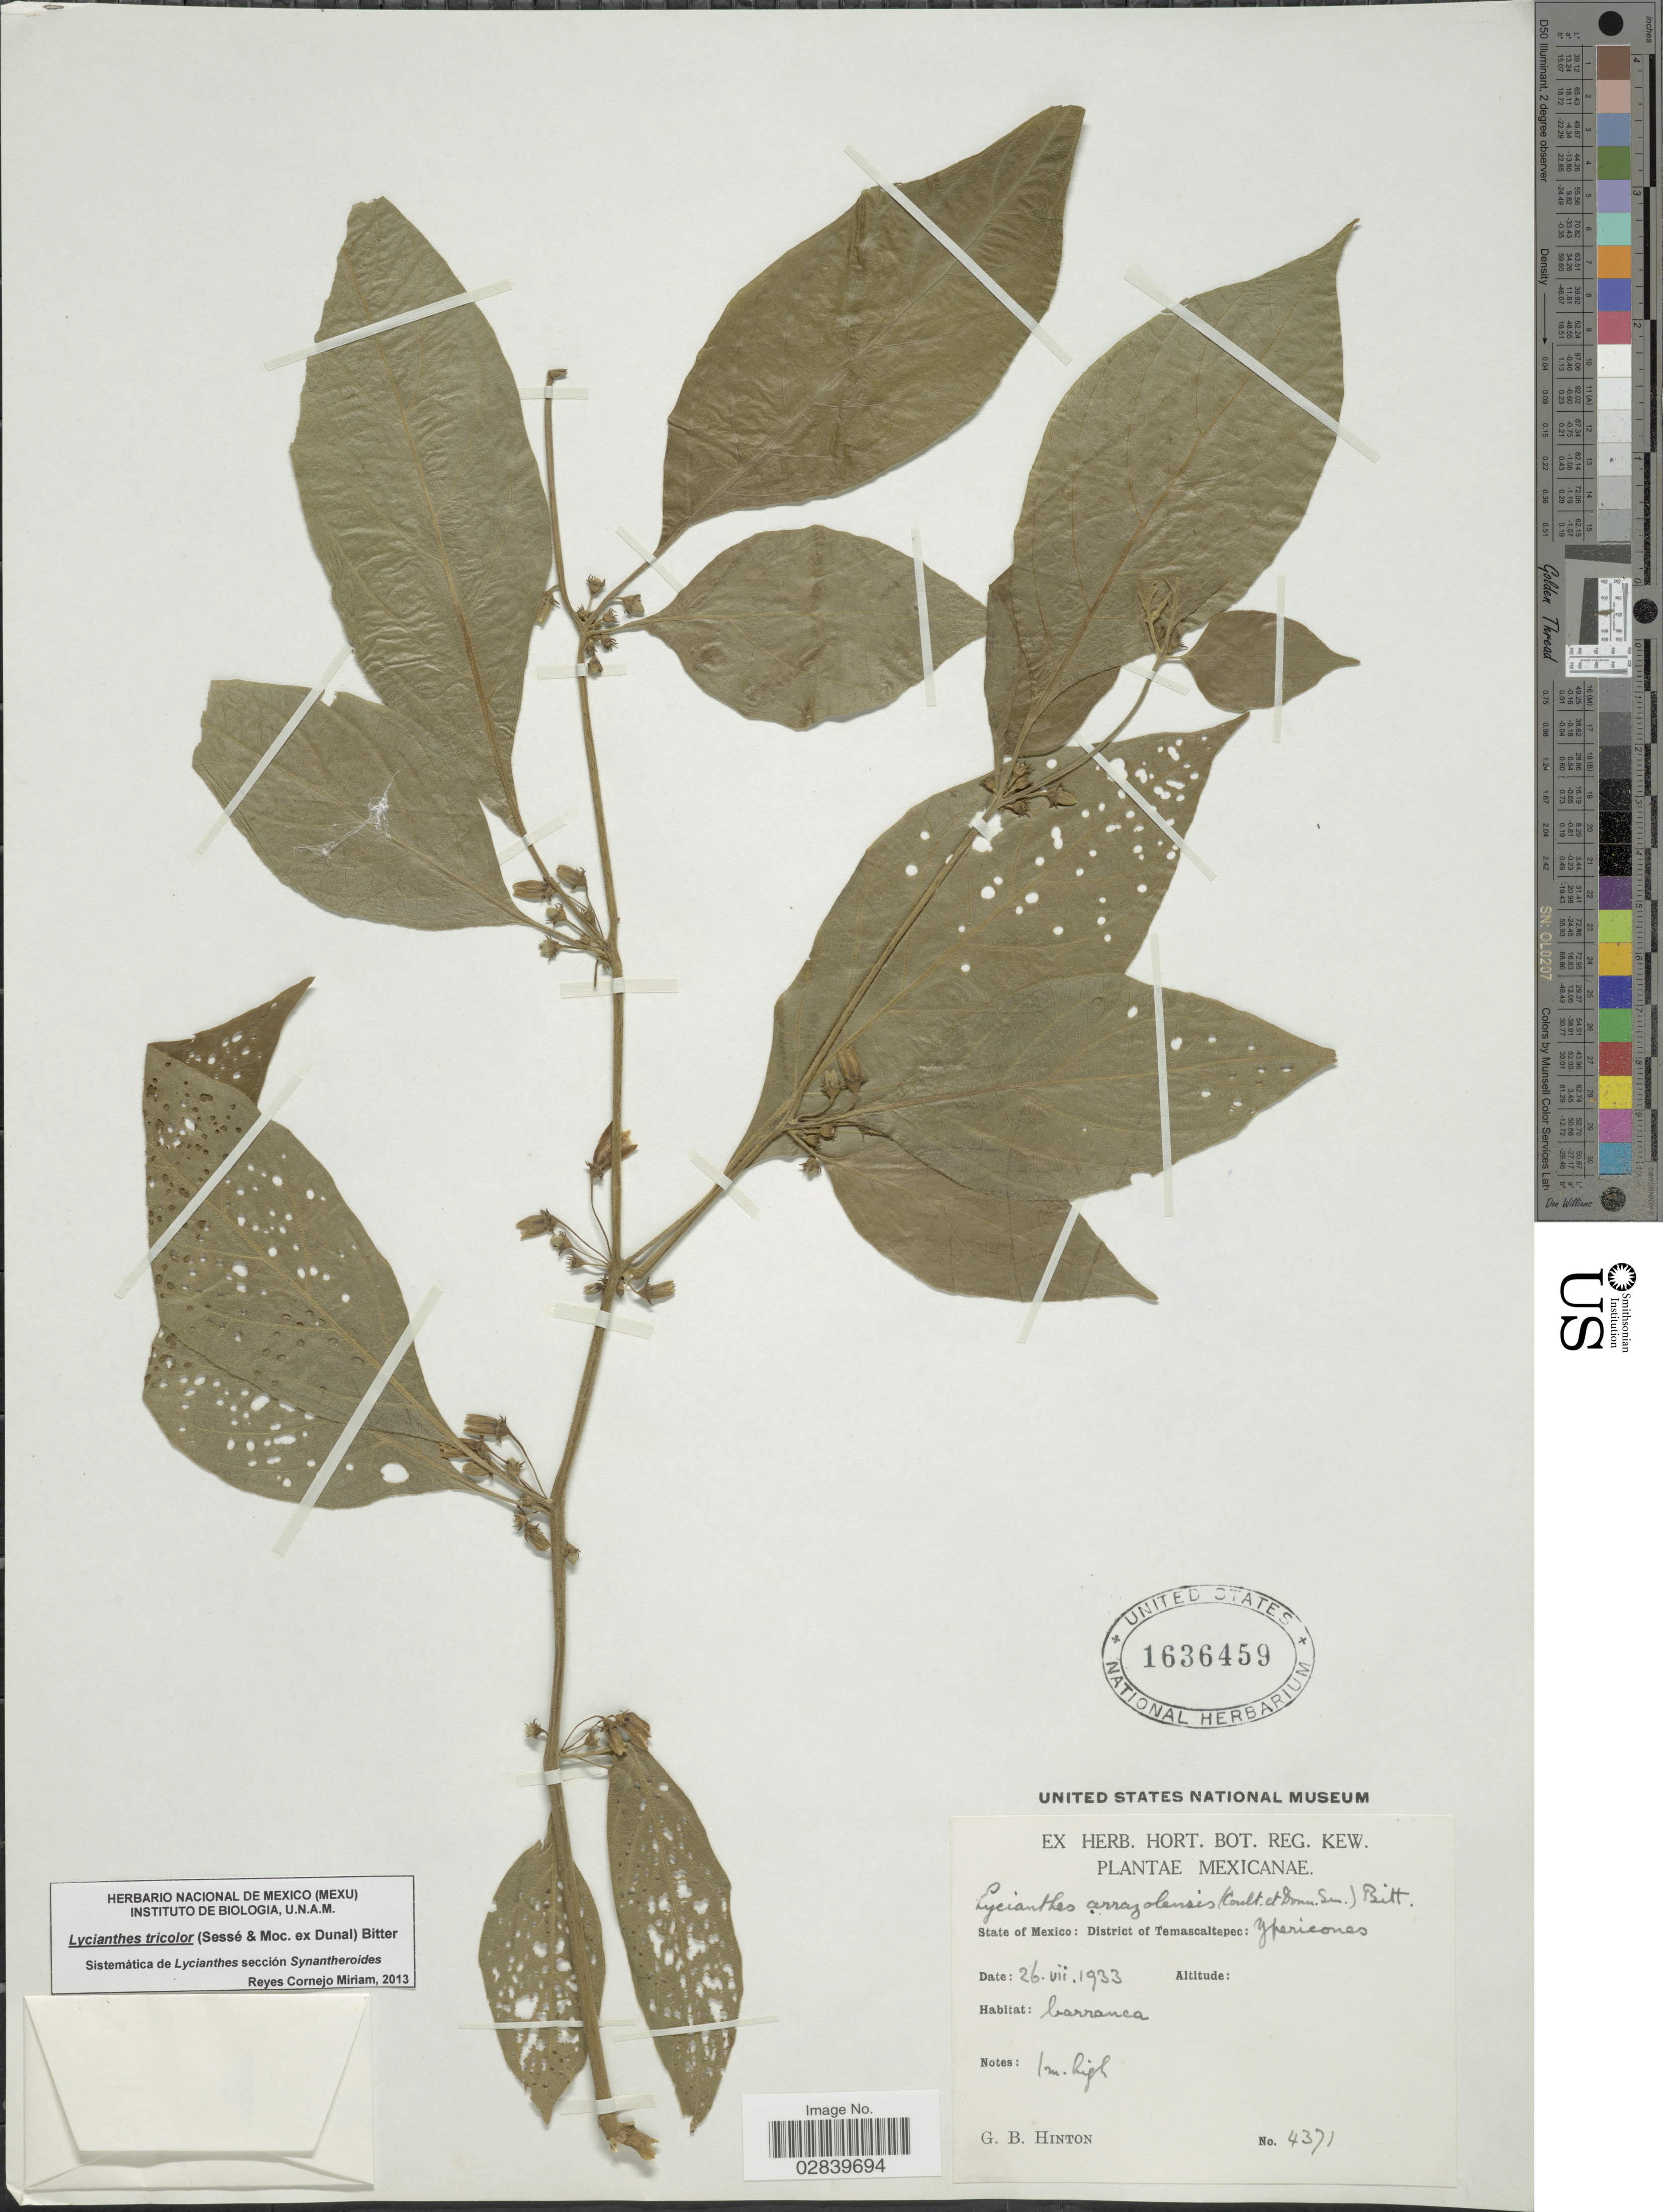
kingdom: Plantae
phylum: Tracheophyta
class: Magnoliopsida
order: Solanales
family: Solanaceae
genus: Lycianthes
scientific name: Lycianthes tricolor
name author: (Dunal) Bitter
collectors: G. B. Hinton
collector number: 4371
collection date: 1933-07-26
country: Mexico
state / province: México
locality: District of Temascaltepec: Ypericones.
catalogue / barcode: US 1636459